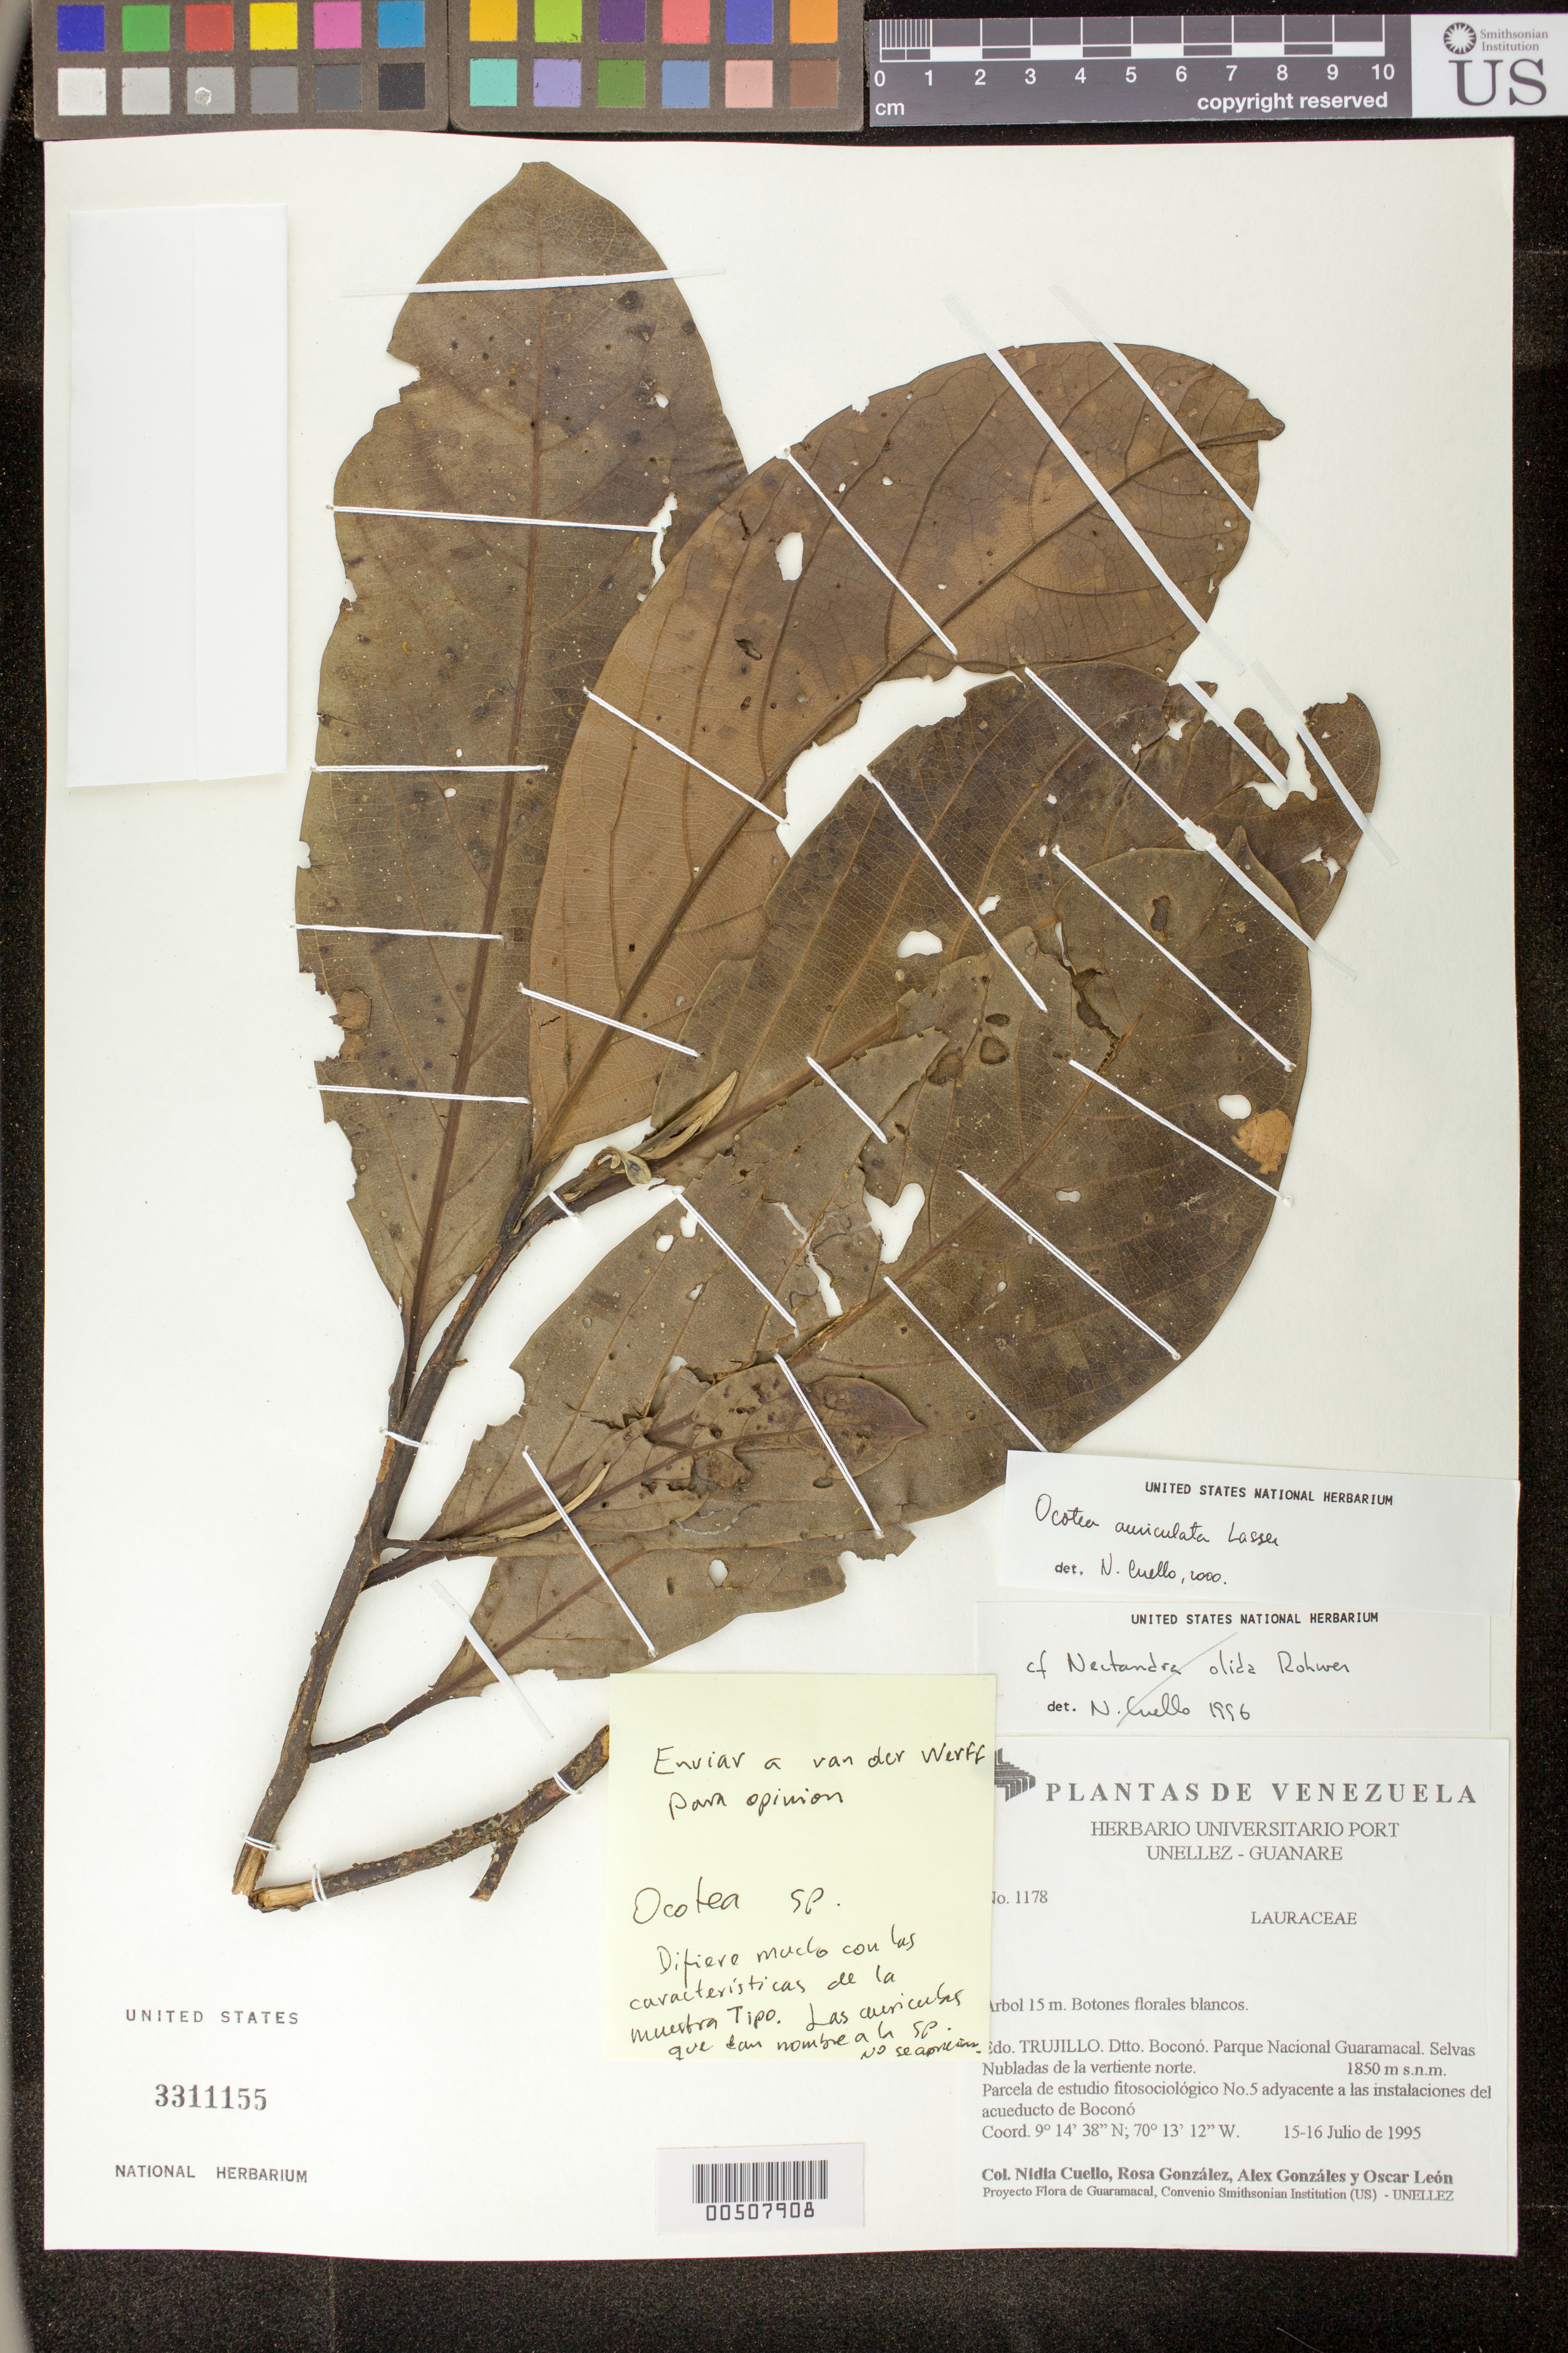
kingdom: Plantae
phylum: Tracheophyta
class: Magnoliopsida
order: Laurales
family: Lauraceae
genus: Ocotea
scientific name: Ocotea sp. b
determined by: Dorr, L. J., (BOT), Smithsonian Institution - National Museum of Natural History (UNITED STATES)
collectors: N. L. Cuello, R. González, A. Gonzáles & O. León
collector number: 1178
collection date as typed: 15 Jul 1995 to 16 Jul 1995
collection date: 1995-07-15/1995-07-16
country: Venezuela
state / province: Trujillo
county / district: Boconó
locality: Parque Nacional Guaramacal. Vertiente N. Adyacente a las instalaciones del acueducto de Boconó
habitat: Selvas Nubladas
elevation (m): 1850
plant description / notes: PORT, US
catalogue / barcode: US 3311155